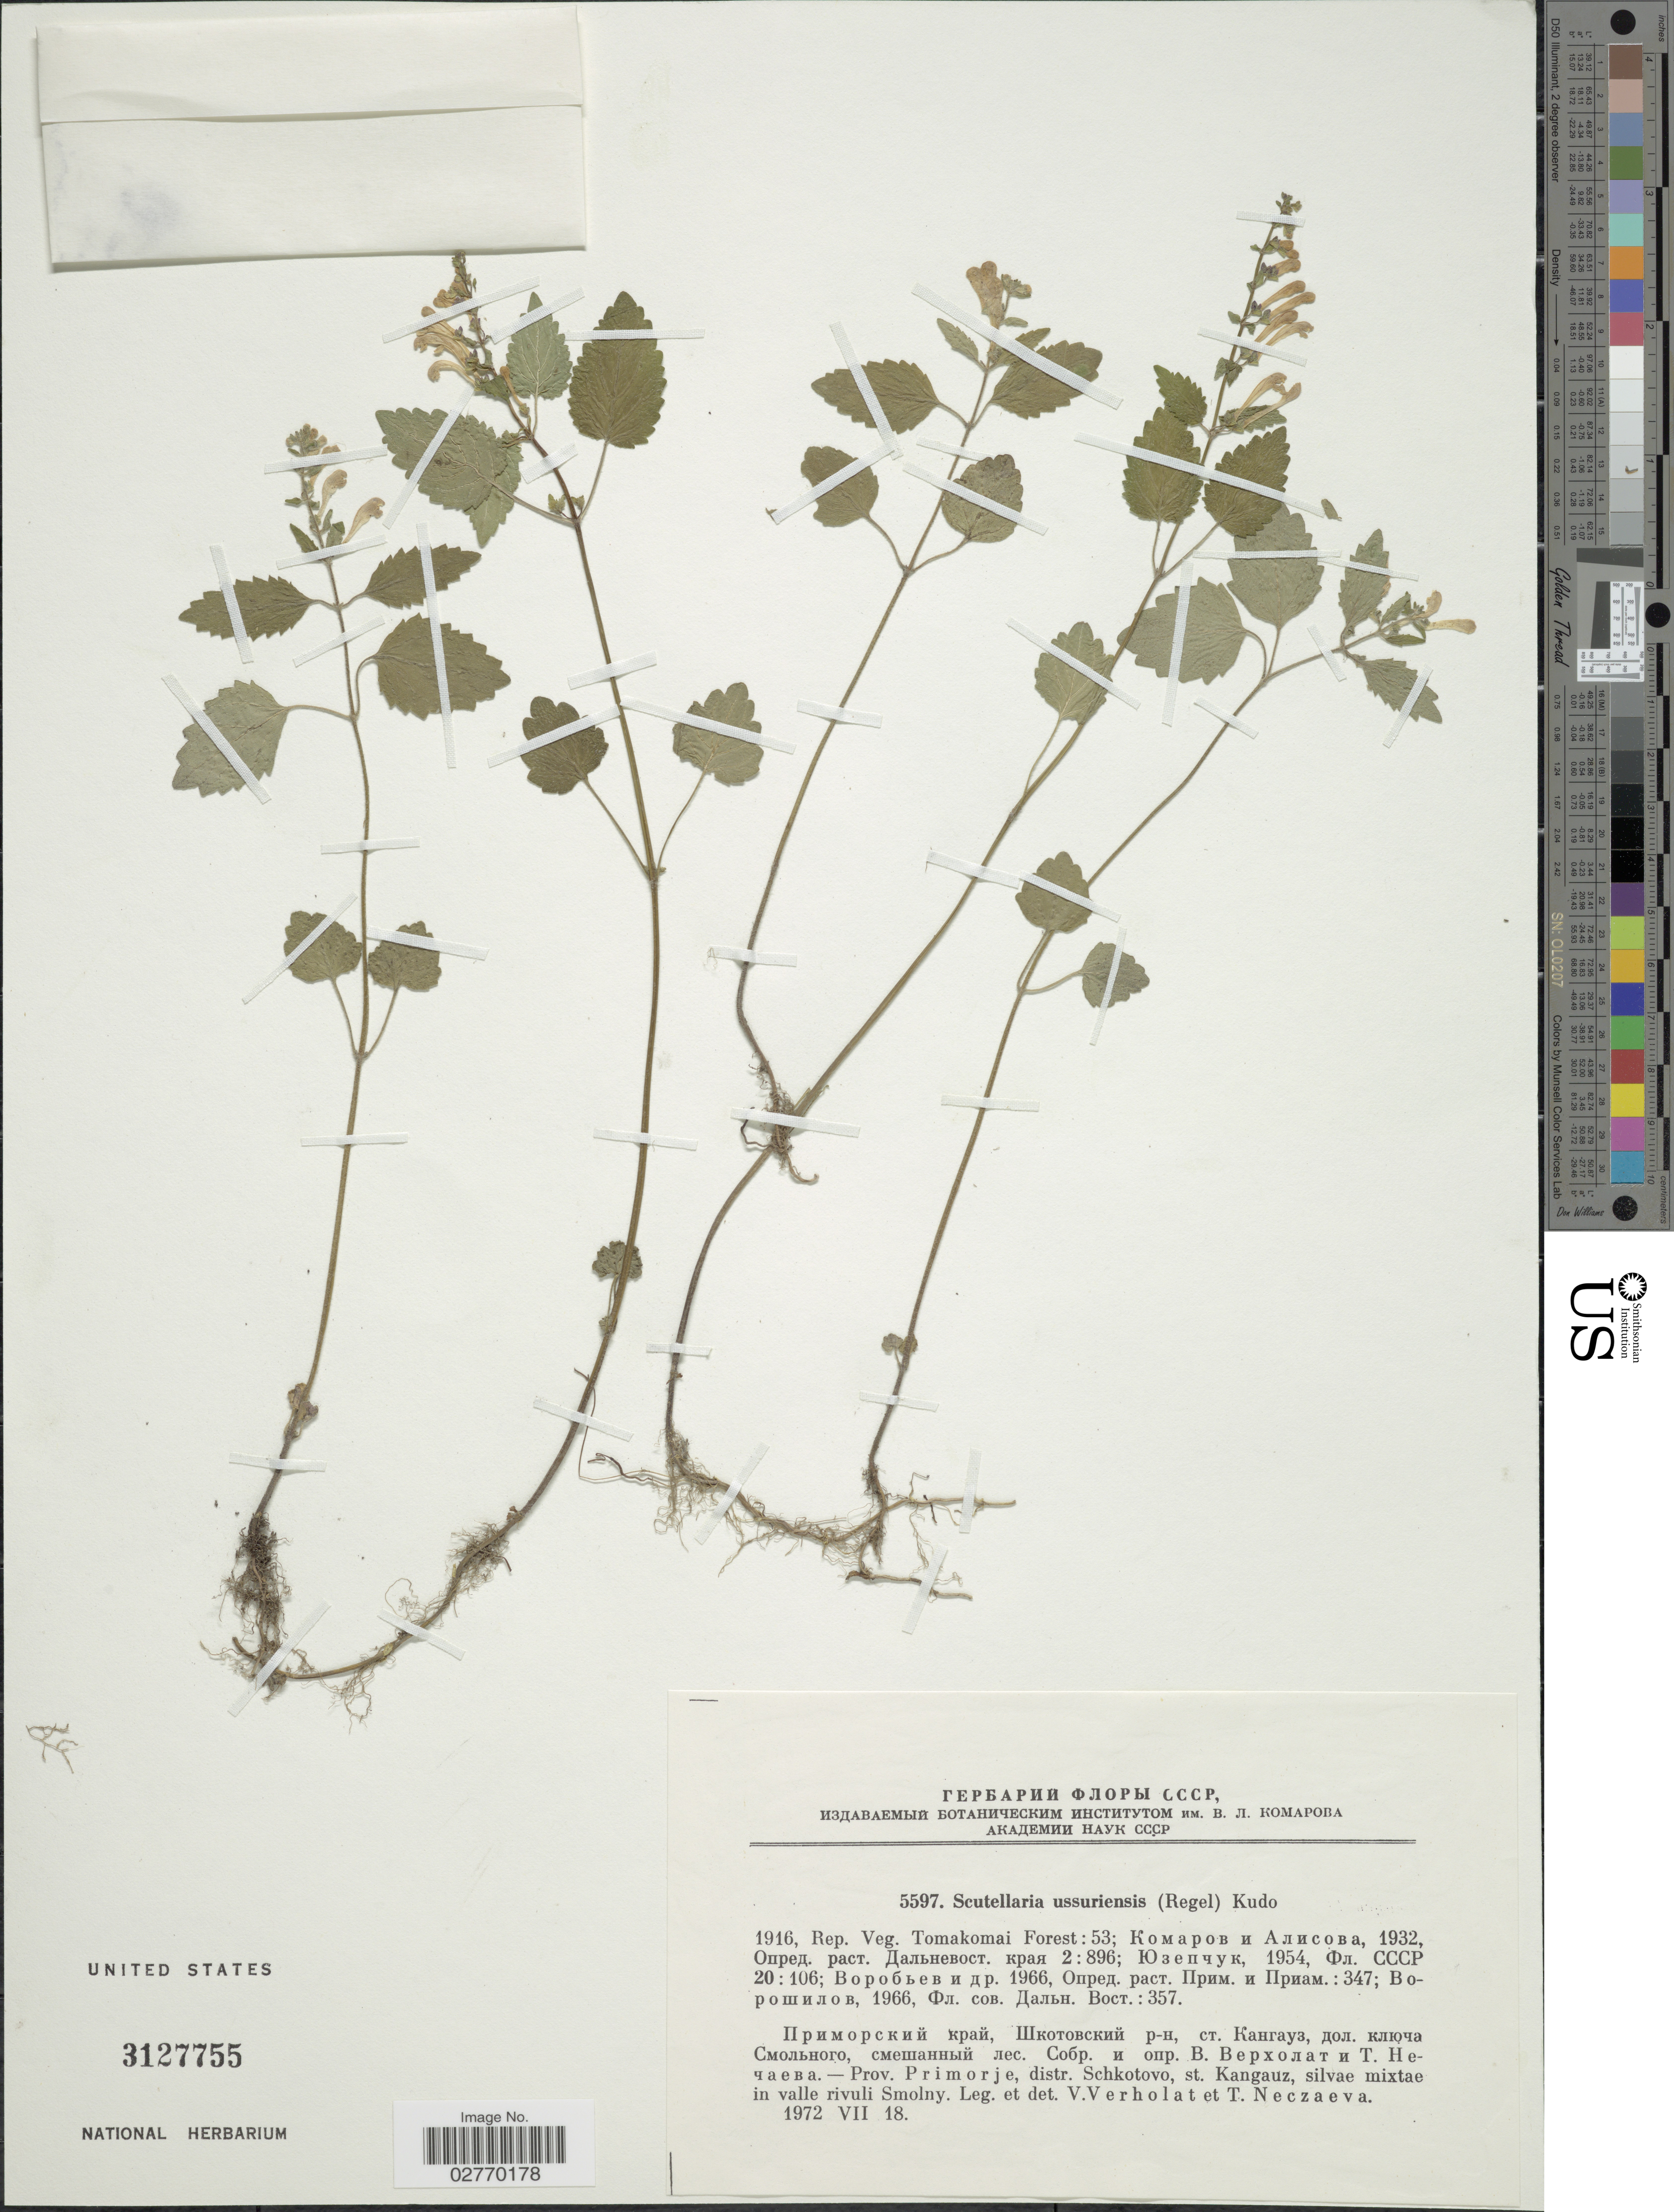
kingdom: Plantae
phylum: Tracheophyta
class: Magnoliopsida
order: Lamiales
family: Lamiaceae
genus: Scutellaria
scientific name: Scutellaria ussuriensis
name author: (Regel) Kudô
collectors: V. Verholat & T. Neczaeva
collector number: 5597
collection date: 1972-07-18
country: Russian Federation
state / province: Primorsky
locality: Prov. Primorje, distr. Schkotovo, st. Kangauz, silvae mixtae in valle rivuli Smolny.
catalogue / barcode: US 3127755